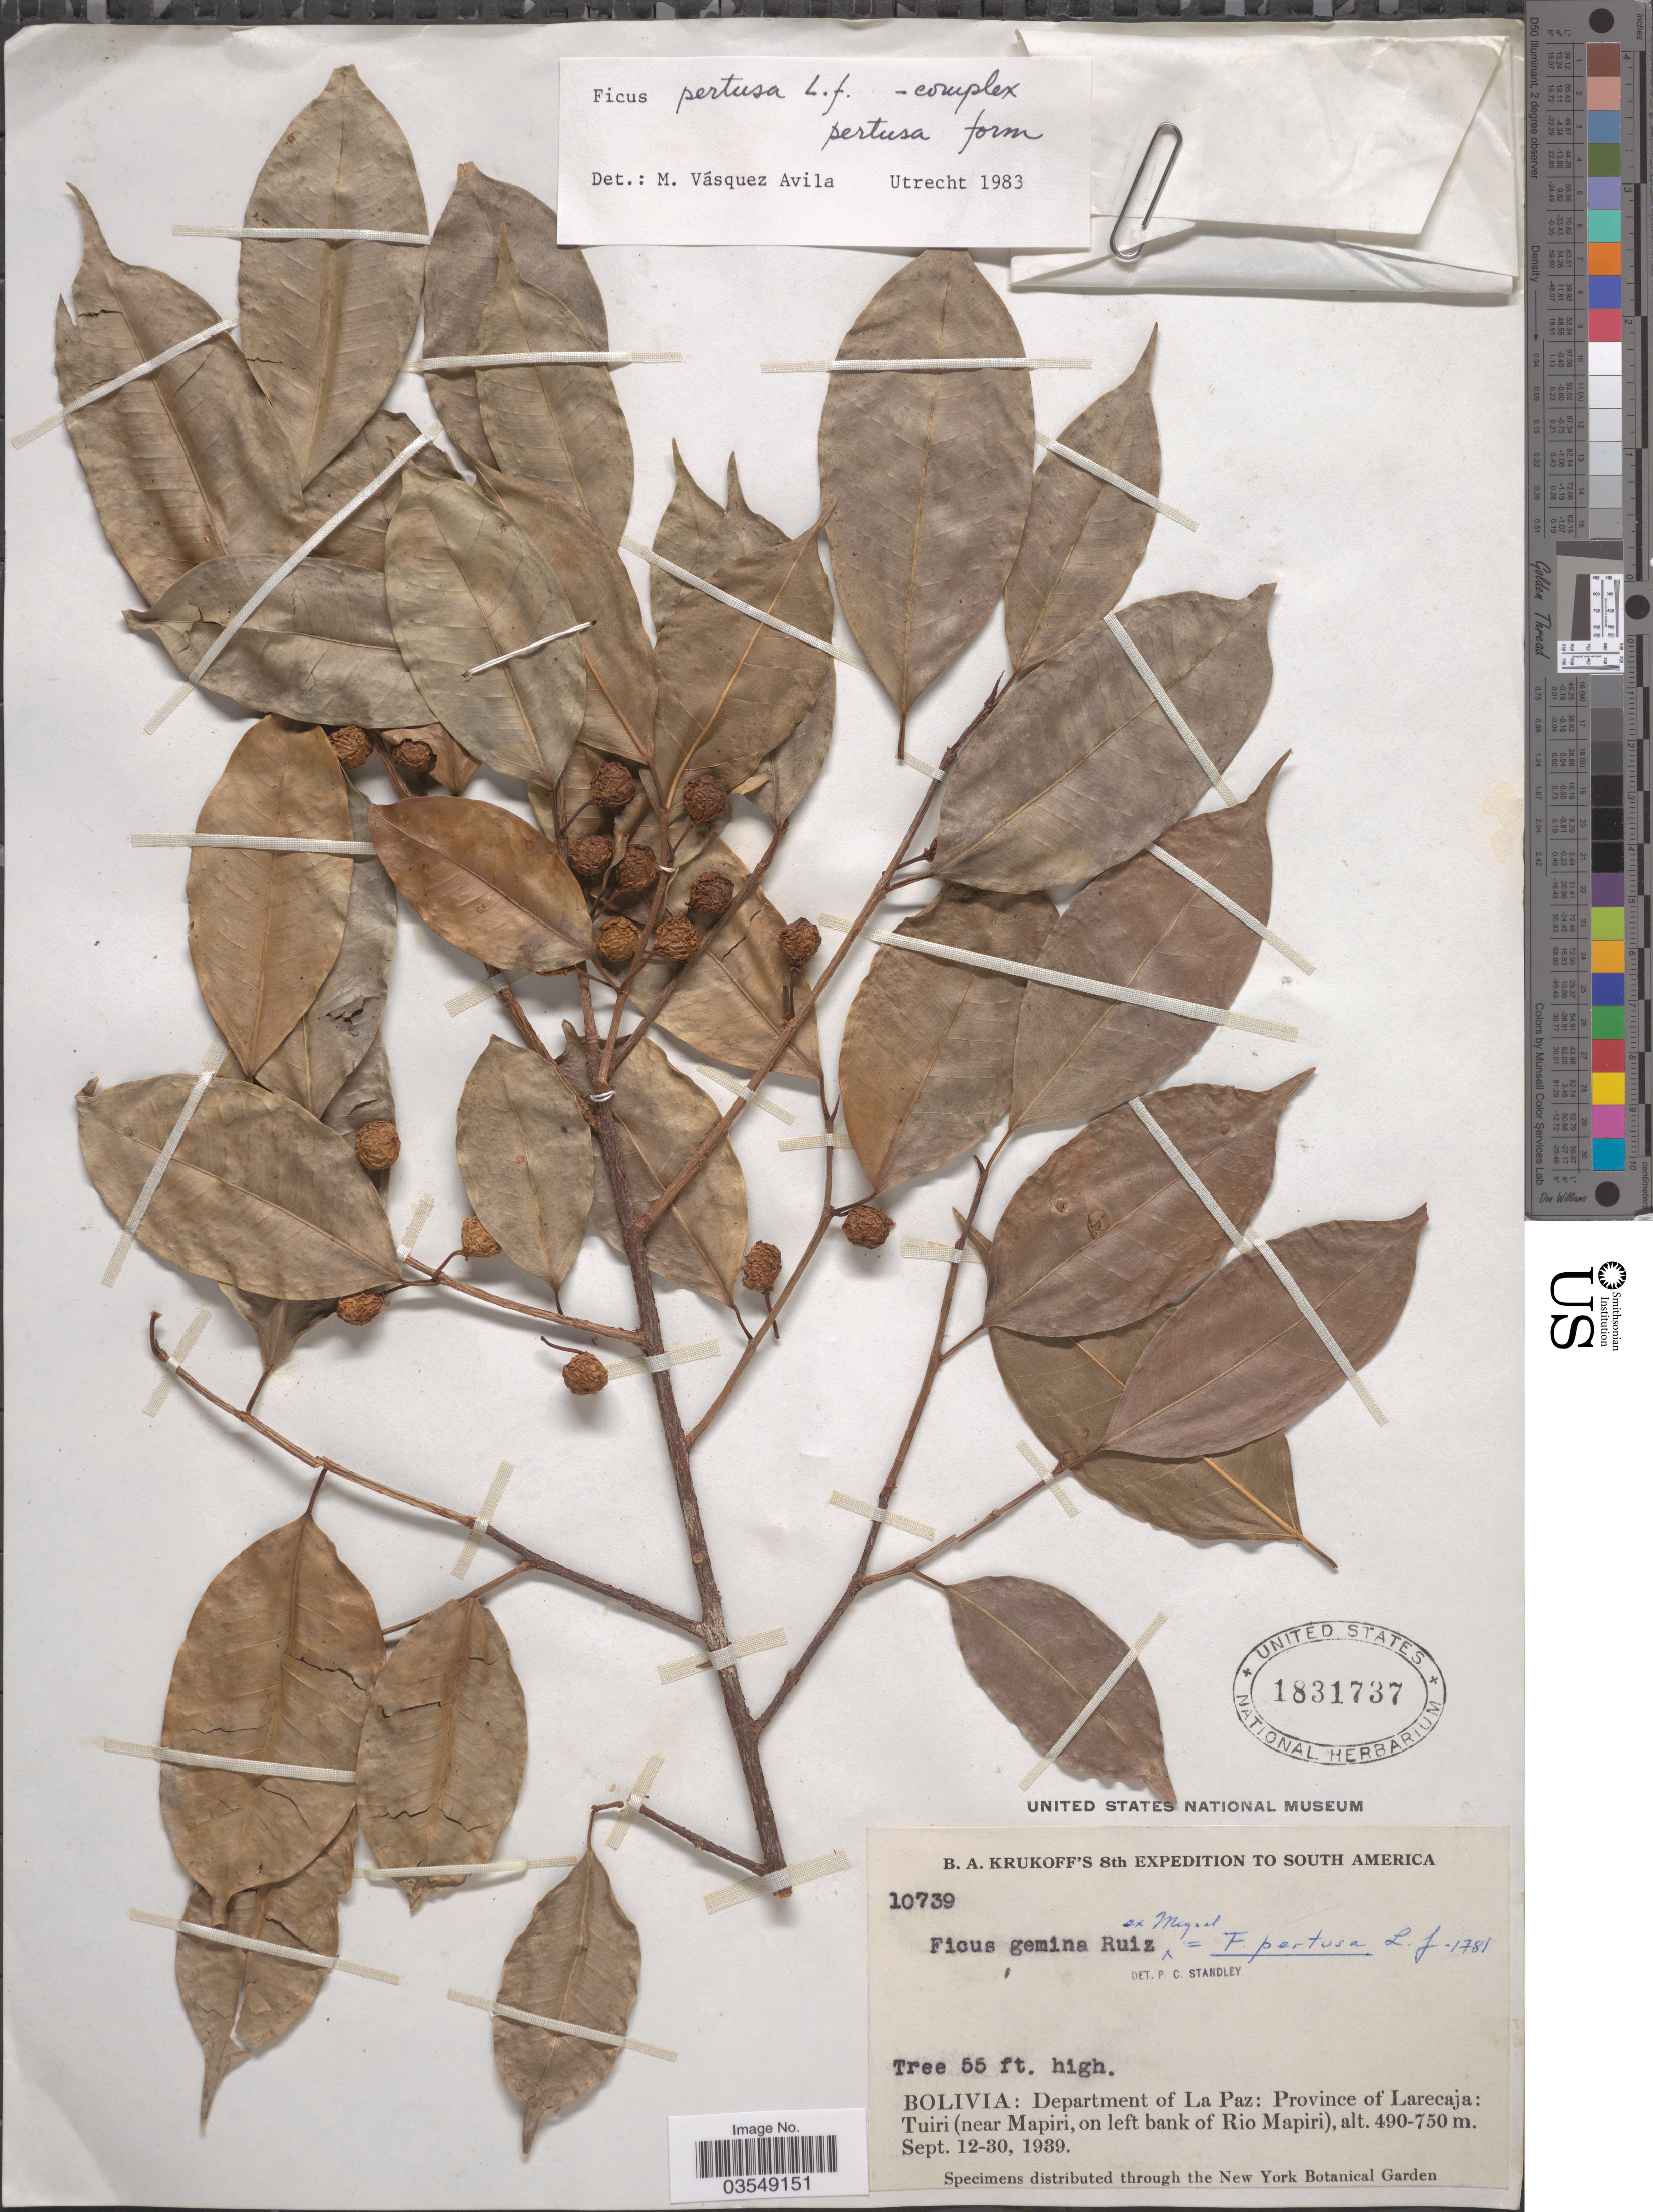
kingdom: Plantae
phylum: Tracheophyta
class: Magnoliopsida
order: Rosales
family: Moraceae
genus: Ficus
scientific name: Ficus pertusa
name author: L. f.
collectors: B. A. Krukoff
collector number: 10739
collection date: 1939-09-12/1939-09-30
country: Bolivia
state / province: La Paz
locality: Department of La Paz: Province of Larecaja: Tuiri (near Mapiri, on left bank of Rio Mapiri).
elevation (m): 490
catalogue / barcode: US 1831737